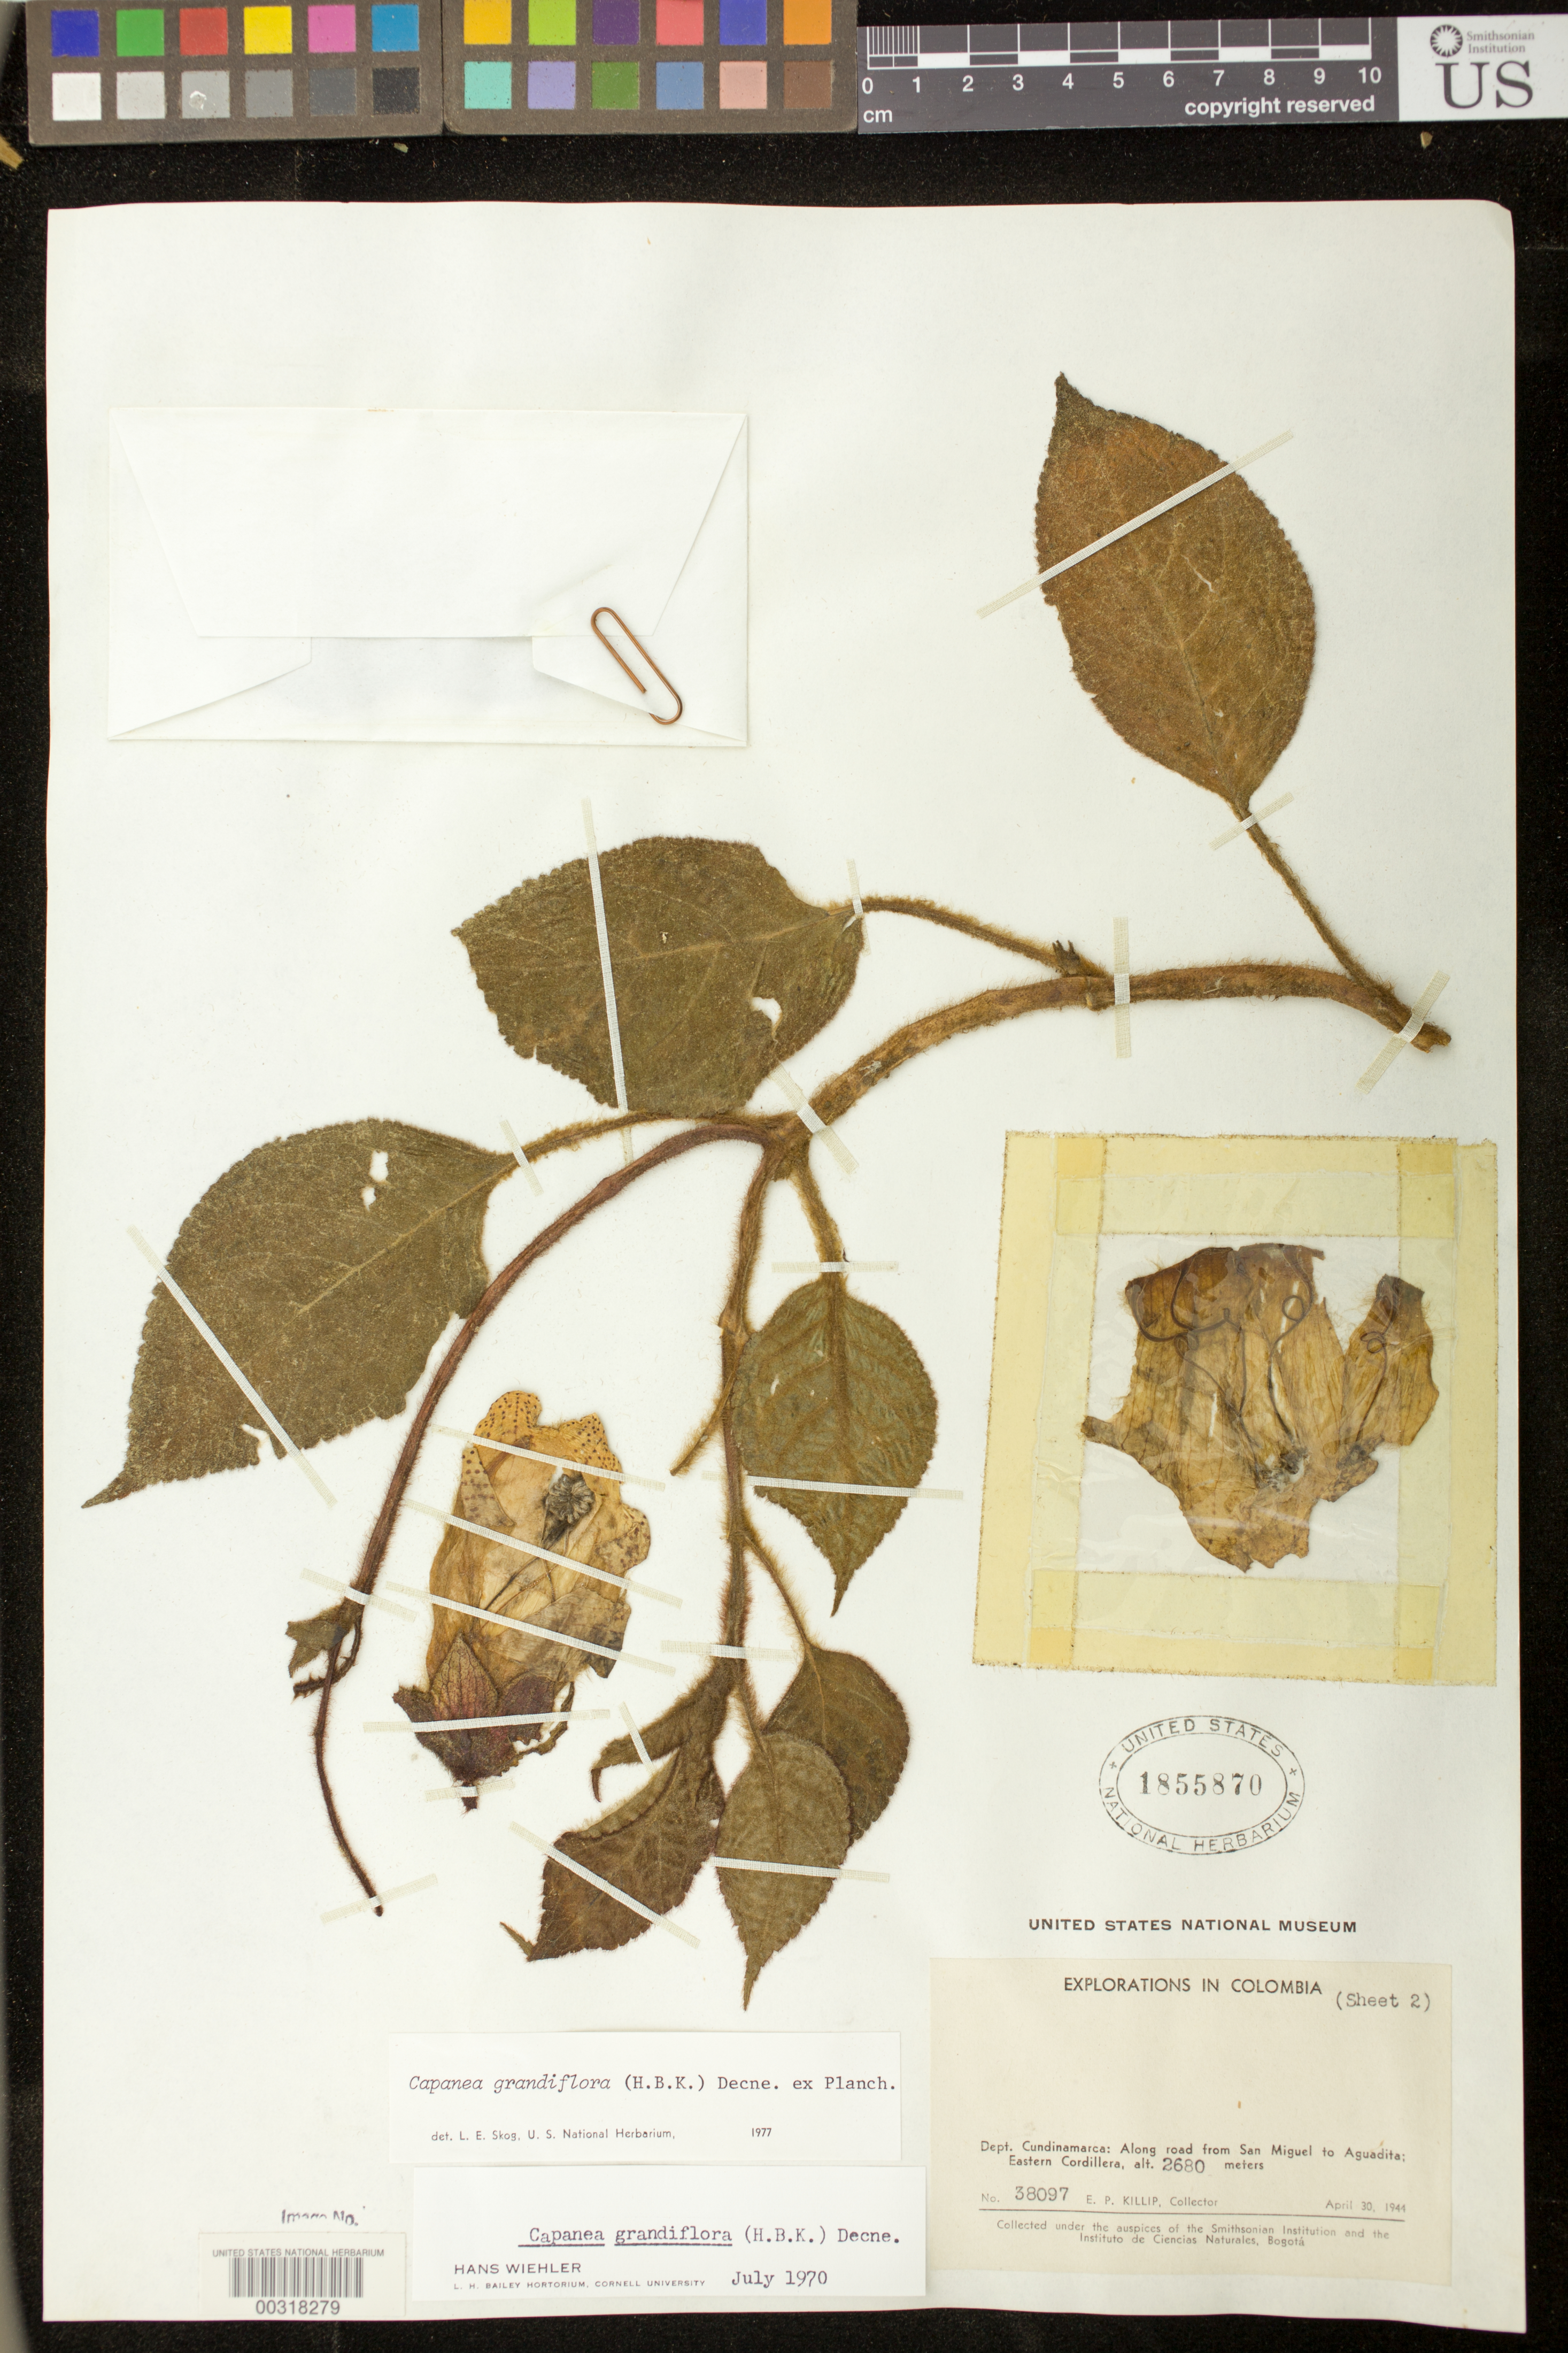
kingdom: Plantae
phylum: Tracheophyta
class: Magnoliopsida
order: Lamiales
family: Gesneriaceae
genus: Kohleria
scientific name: Kohleria tigridia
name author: (Ohlend.) Roalson & Boggan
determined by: Boggan, J. K.; Skog, L. E.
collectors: E. P. Killip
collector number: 38097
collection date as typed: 30 Apr 1944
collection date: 1944-04-30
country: Colombia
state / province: Cundinamarca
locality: Along road from San Miguel to Aguadita, eastern Cordillera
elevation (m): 2680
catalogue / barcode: US 1855870